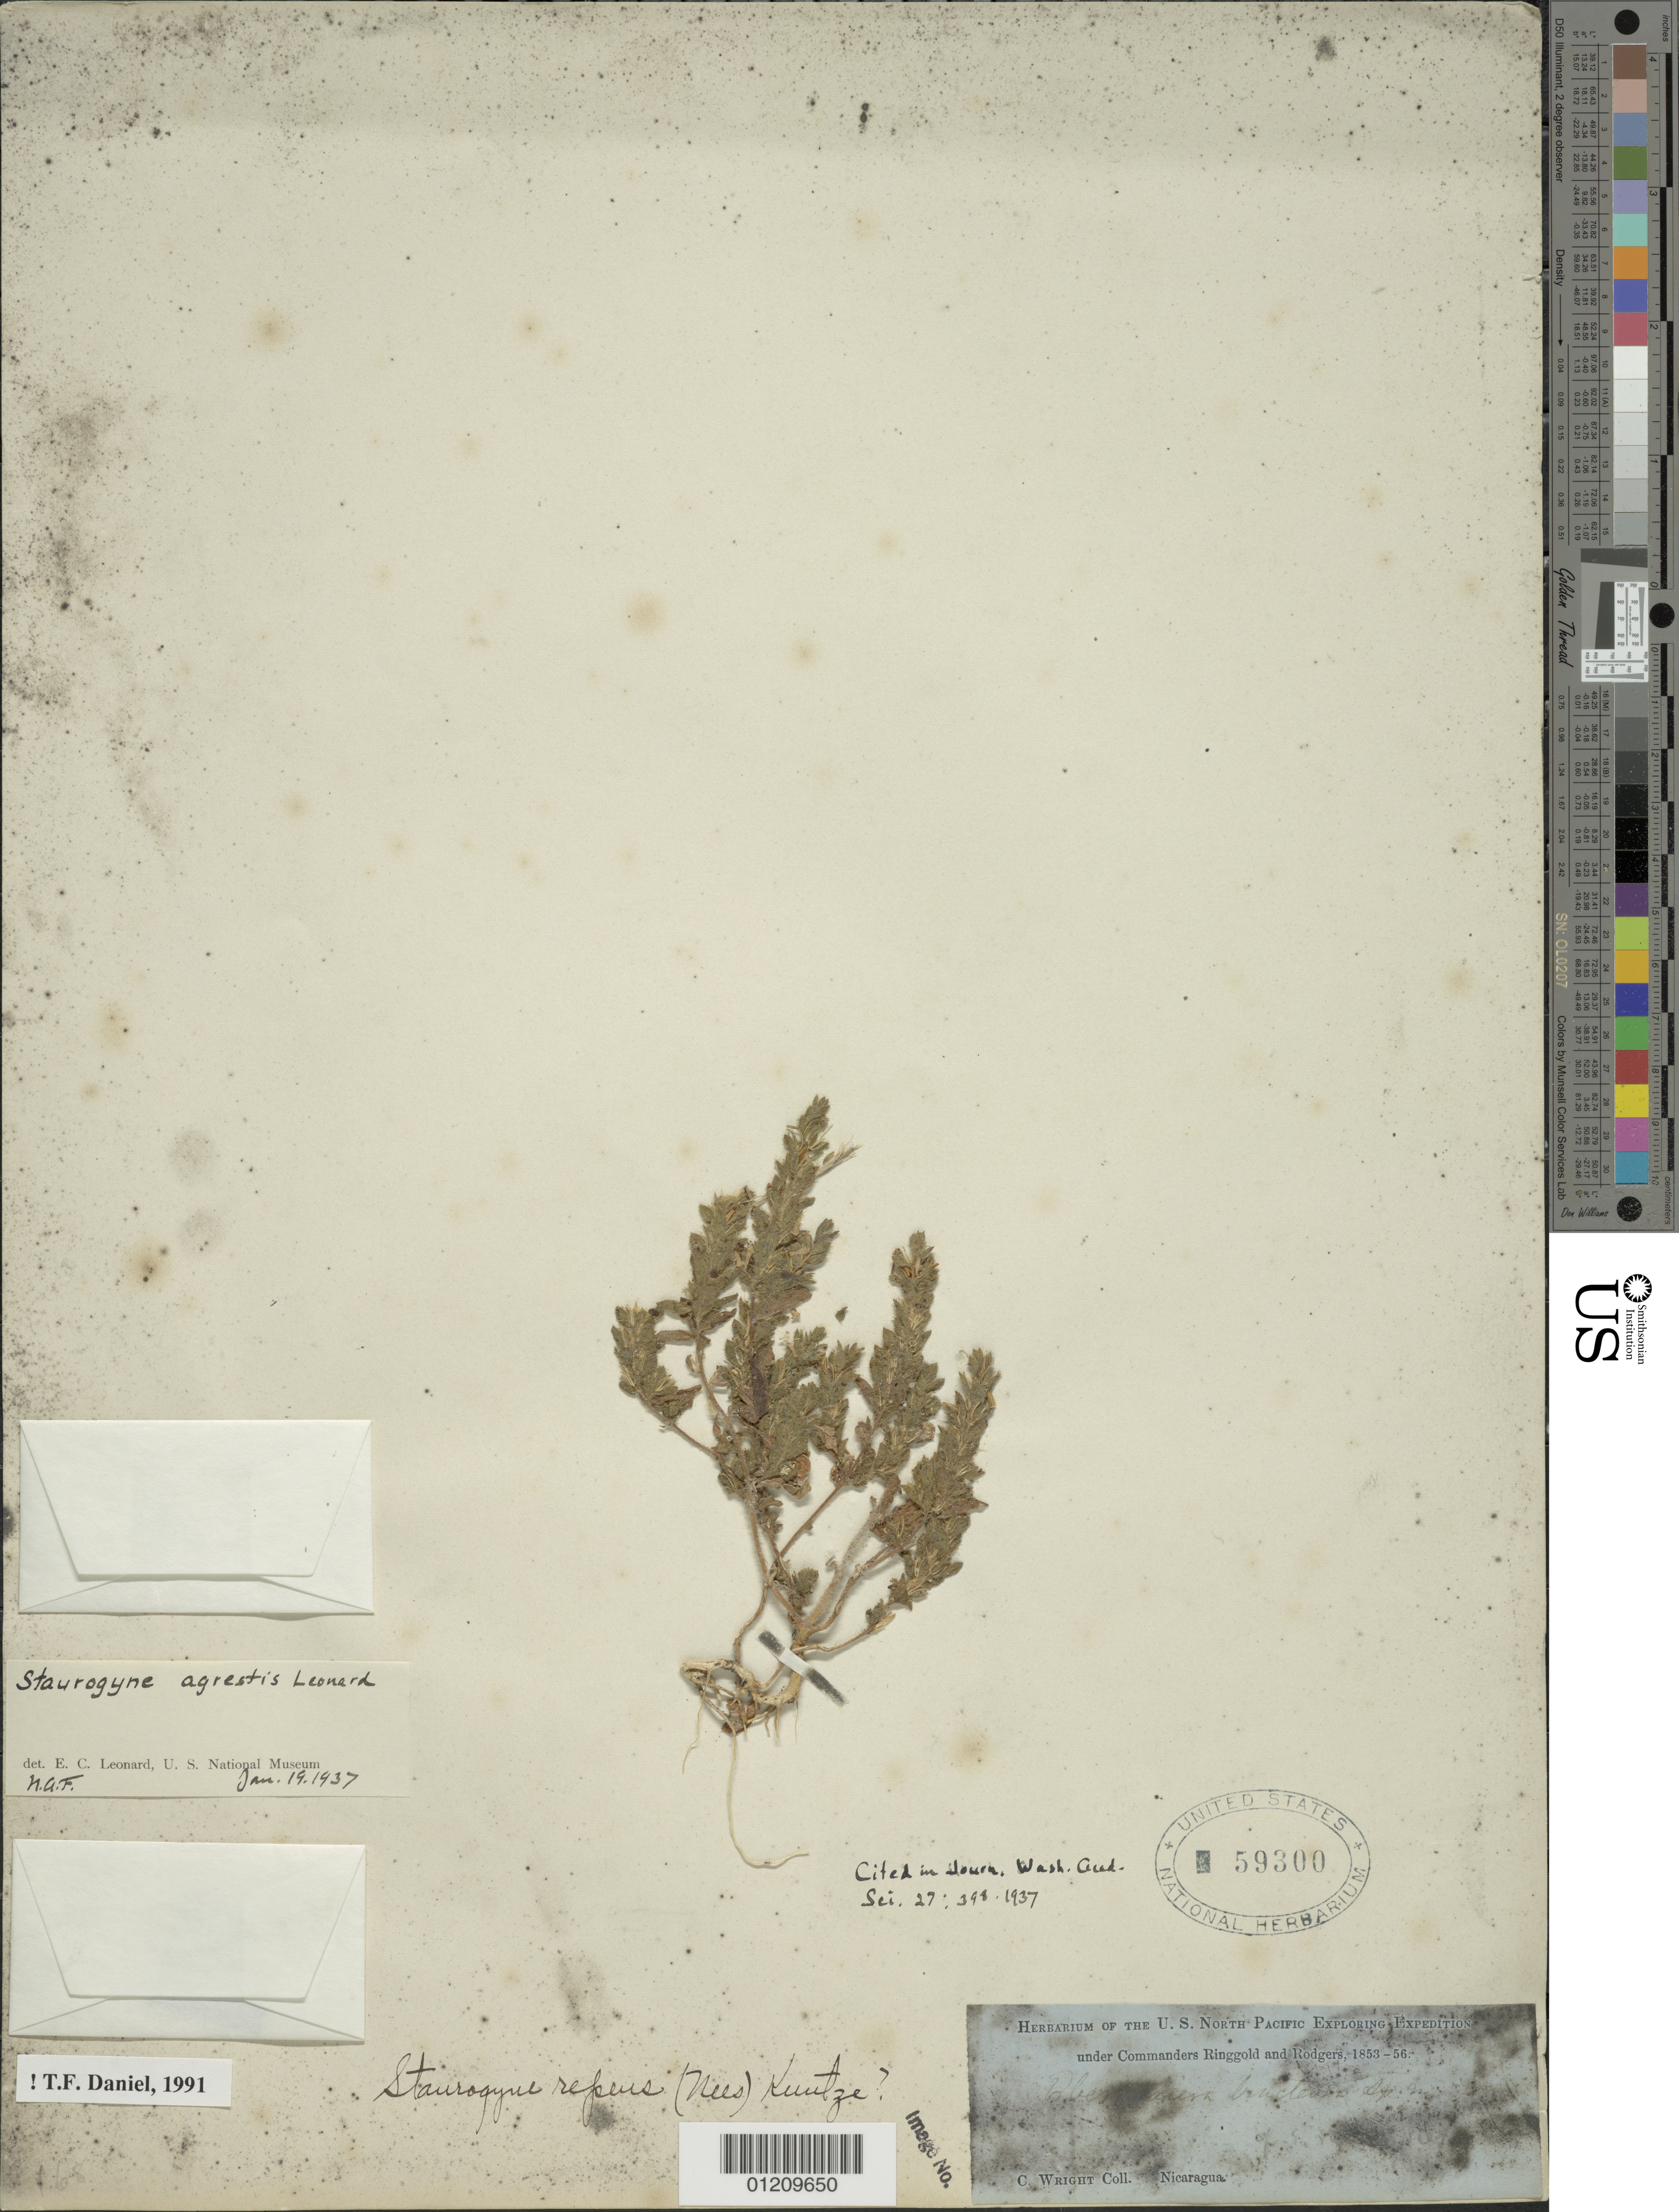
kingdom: Plantae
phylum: Tracheophyta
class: Magnoliopsida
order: Lamiales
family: Acanthaceae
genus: Staurogyne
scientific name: Staurogyne agrestis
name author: Leonard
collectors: C. Wright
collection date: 1853/1856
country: Nicaragua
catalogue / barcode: US 59300